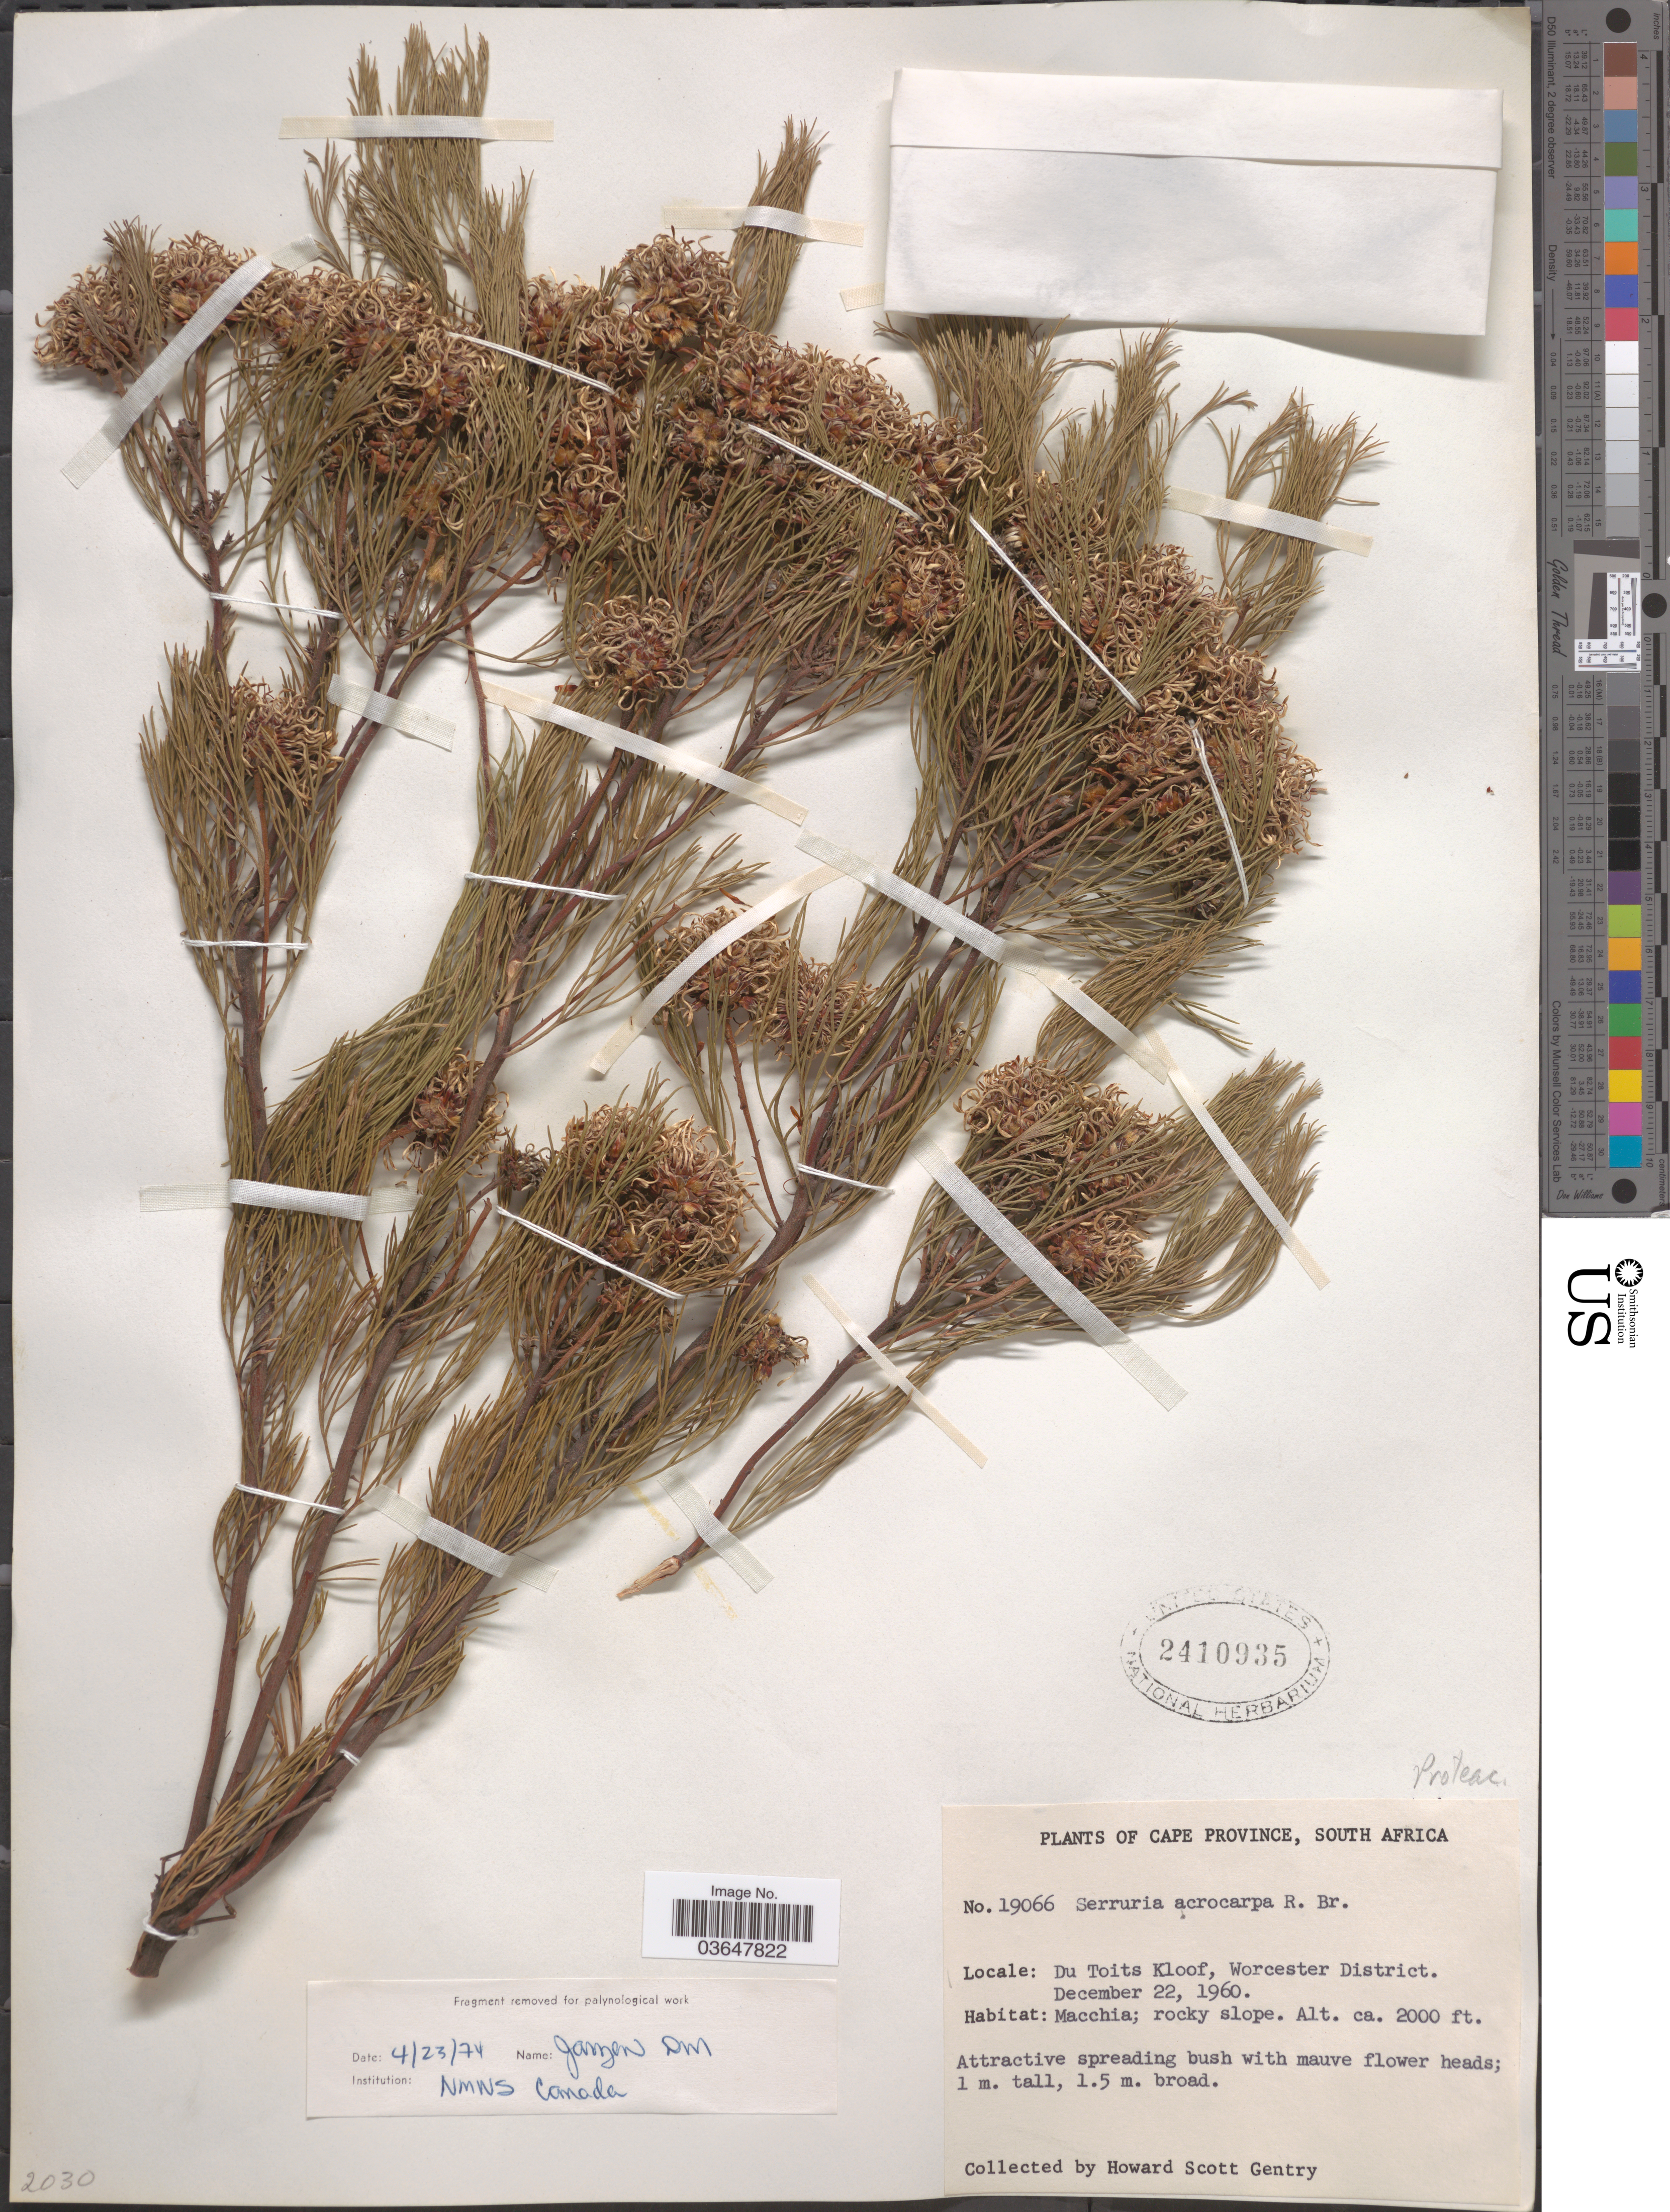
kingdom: Plantae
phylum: Tracheophyta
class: Magnoliopsida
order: Proteales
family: Proteaceae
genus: Serruria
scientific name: Serruria acrocarpa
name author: R. Br.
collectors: H. S. Gentry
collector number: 19066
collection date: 1960-12-22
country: South Africa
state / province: Western Cape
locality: Du Toits Kloof, Worcester District.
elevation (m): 610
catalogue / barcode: US 2410935